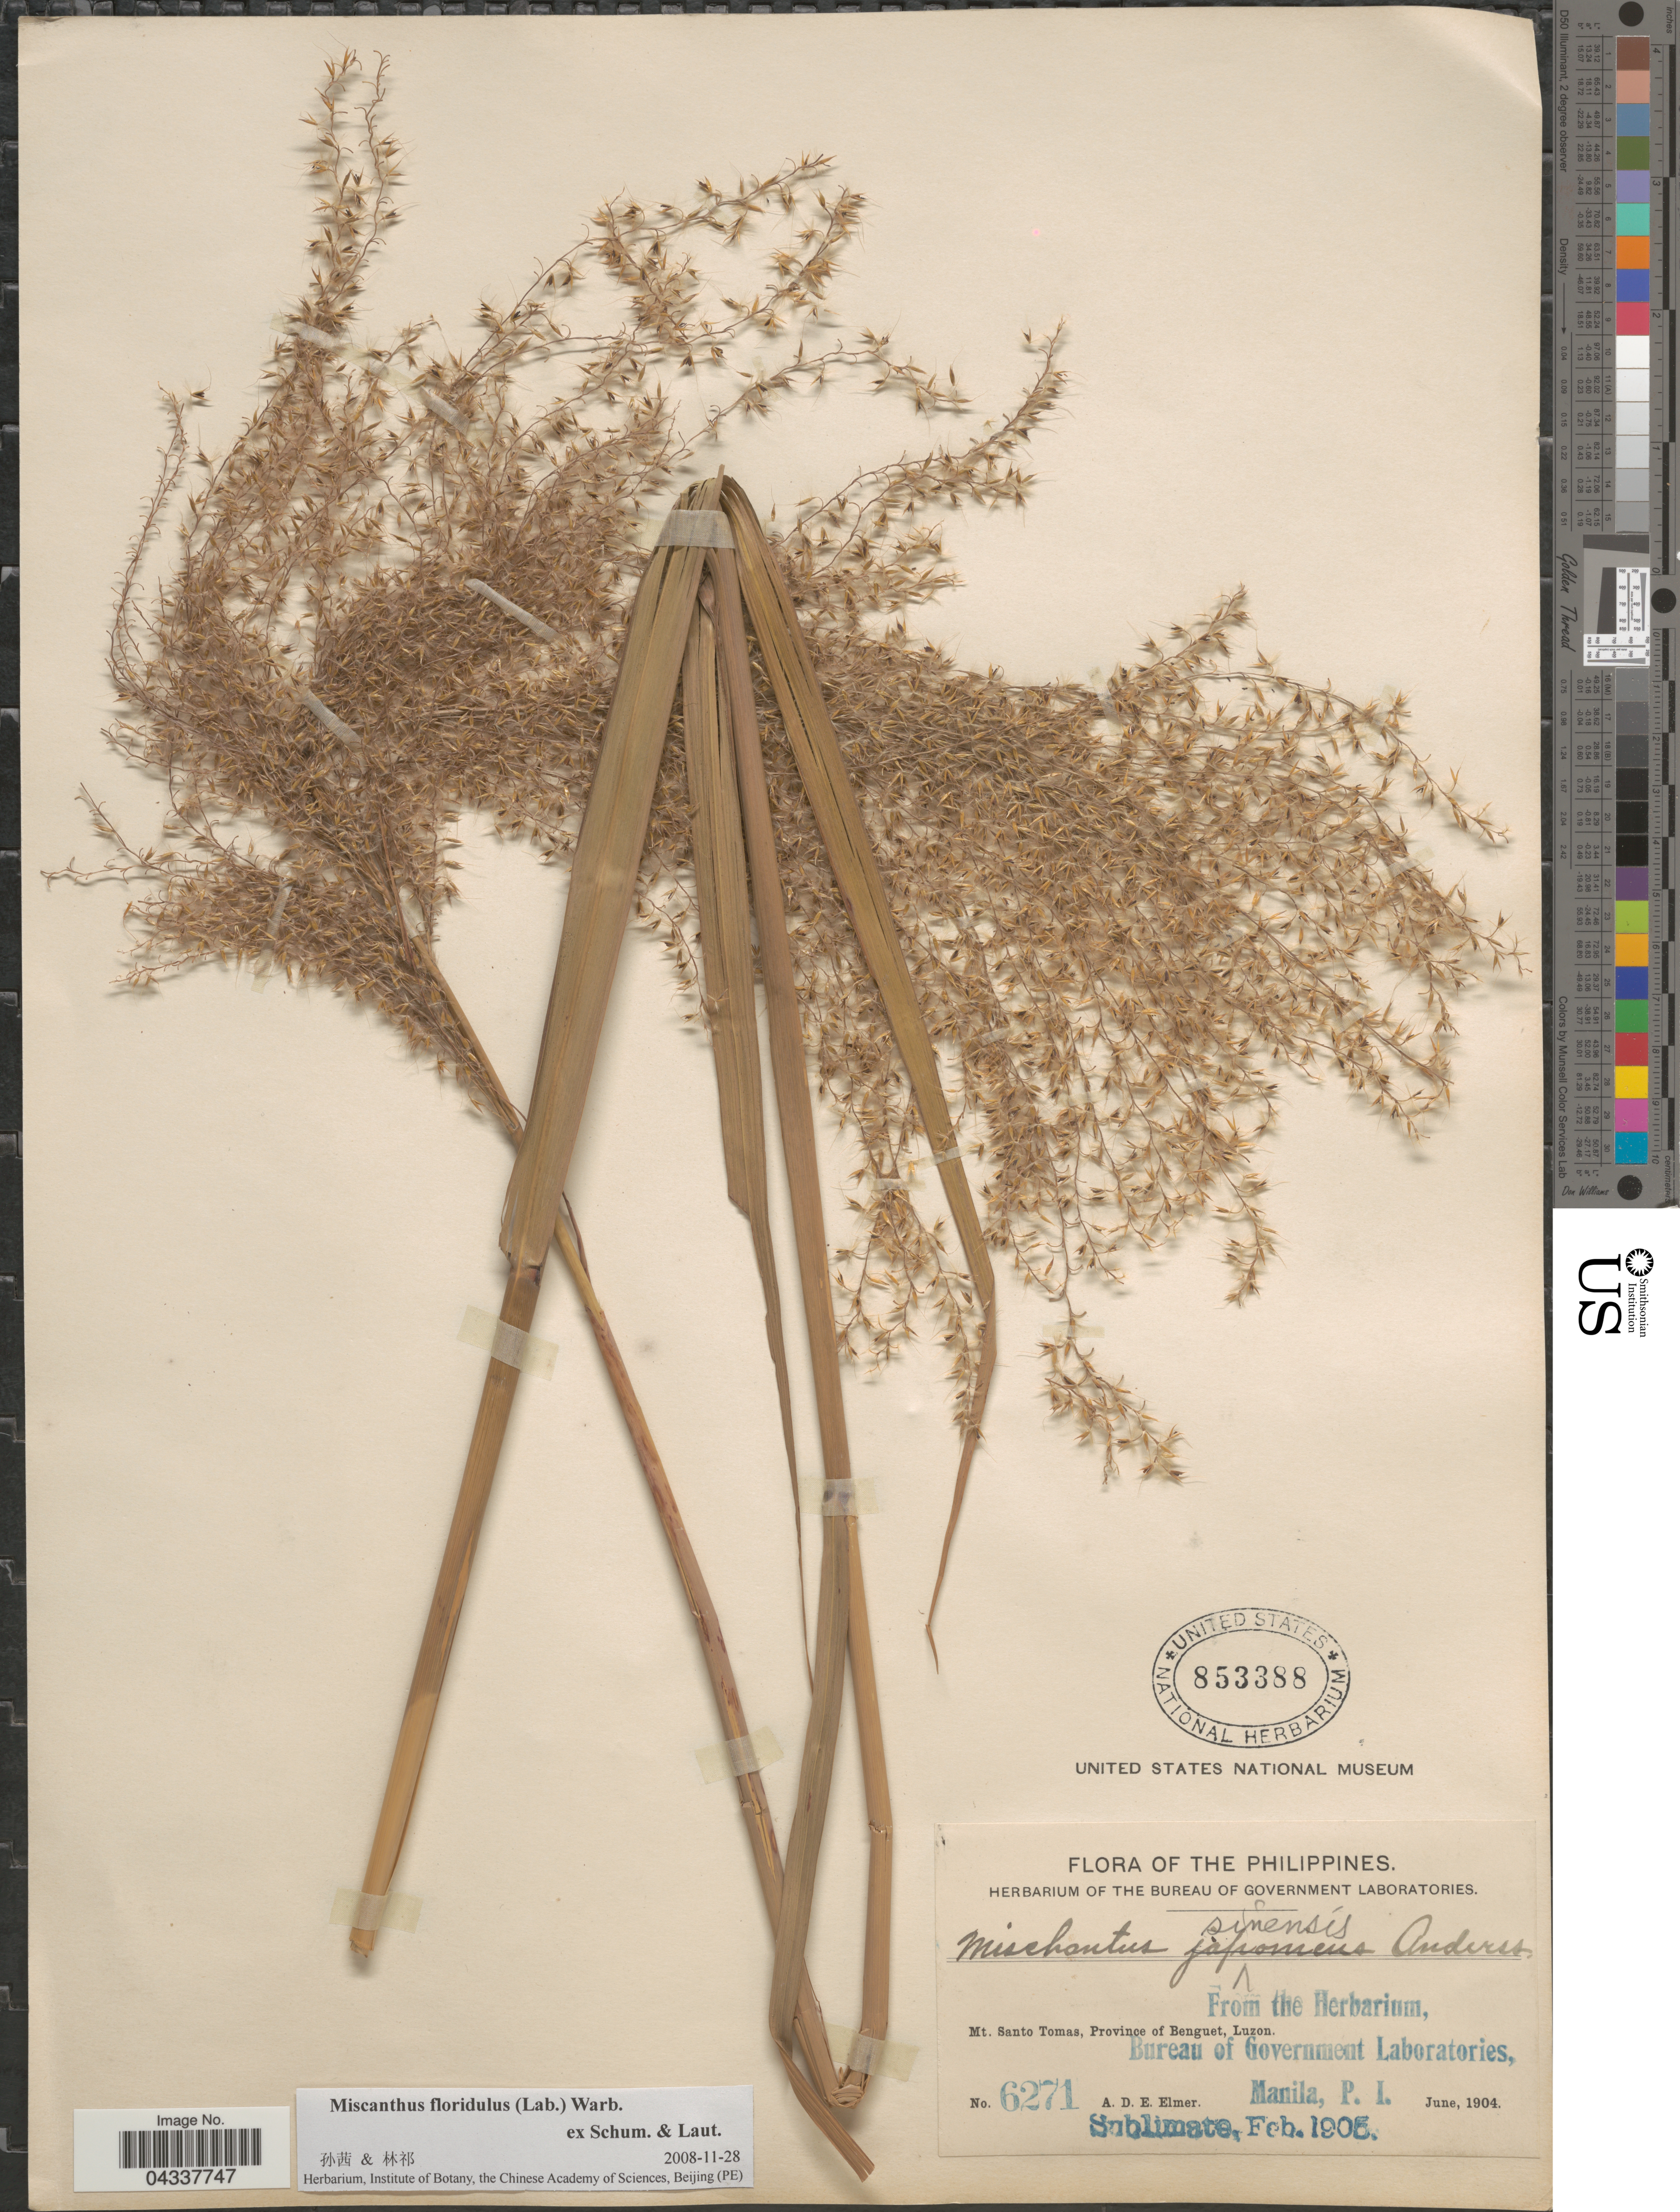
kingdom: Plantae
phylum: Tracheophyta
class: Liliopsida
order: Poales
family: Poaceae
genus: Miscanthus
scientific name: Miscanthus floridulus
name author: (Labill.) Warb.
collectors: A. D. E. Elmer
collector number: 6271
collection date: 1904-06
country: Philippines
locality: Mt. Santo Tomas, Province of Benguet, Luzon.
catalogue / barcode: US 853388